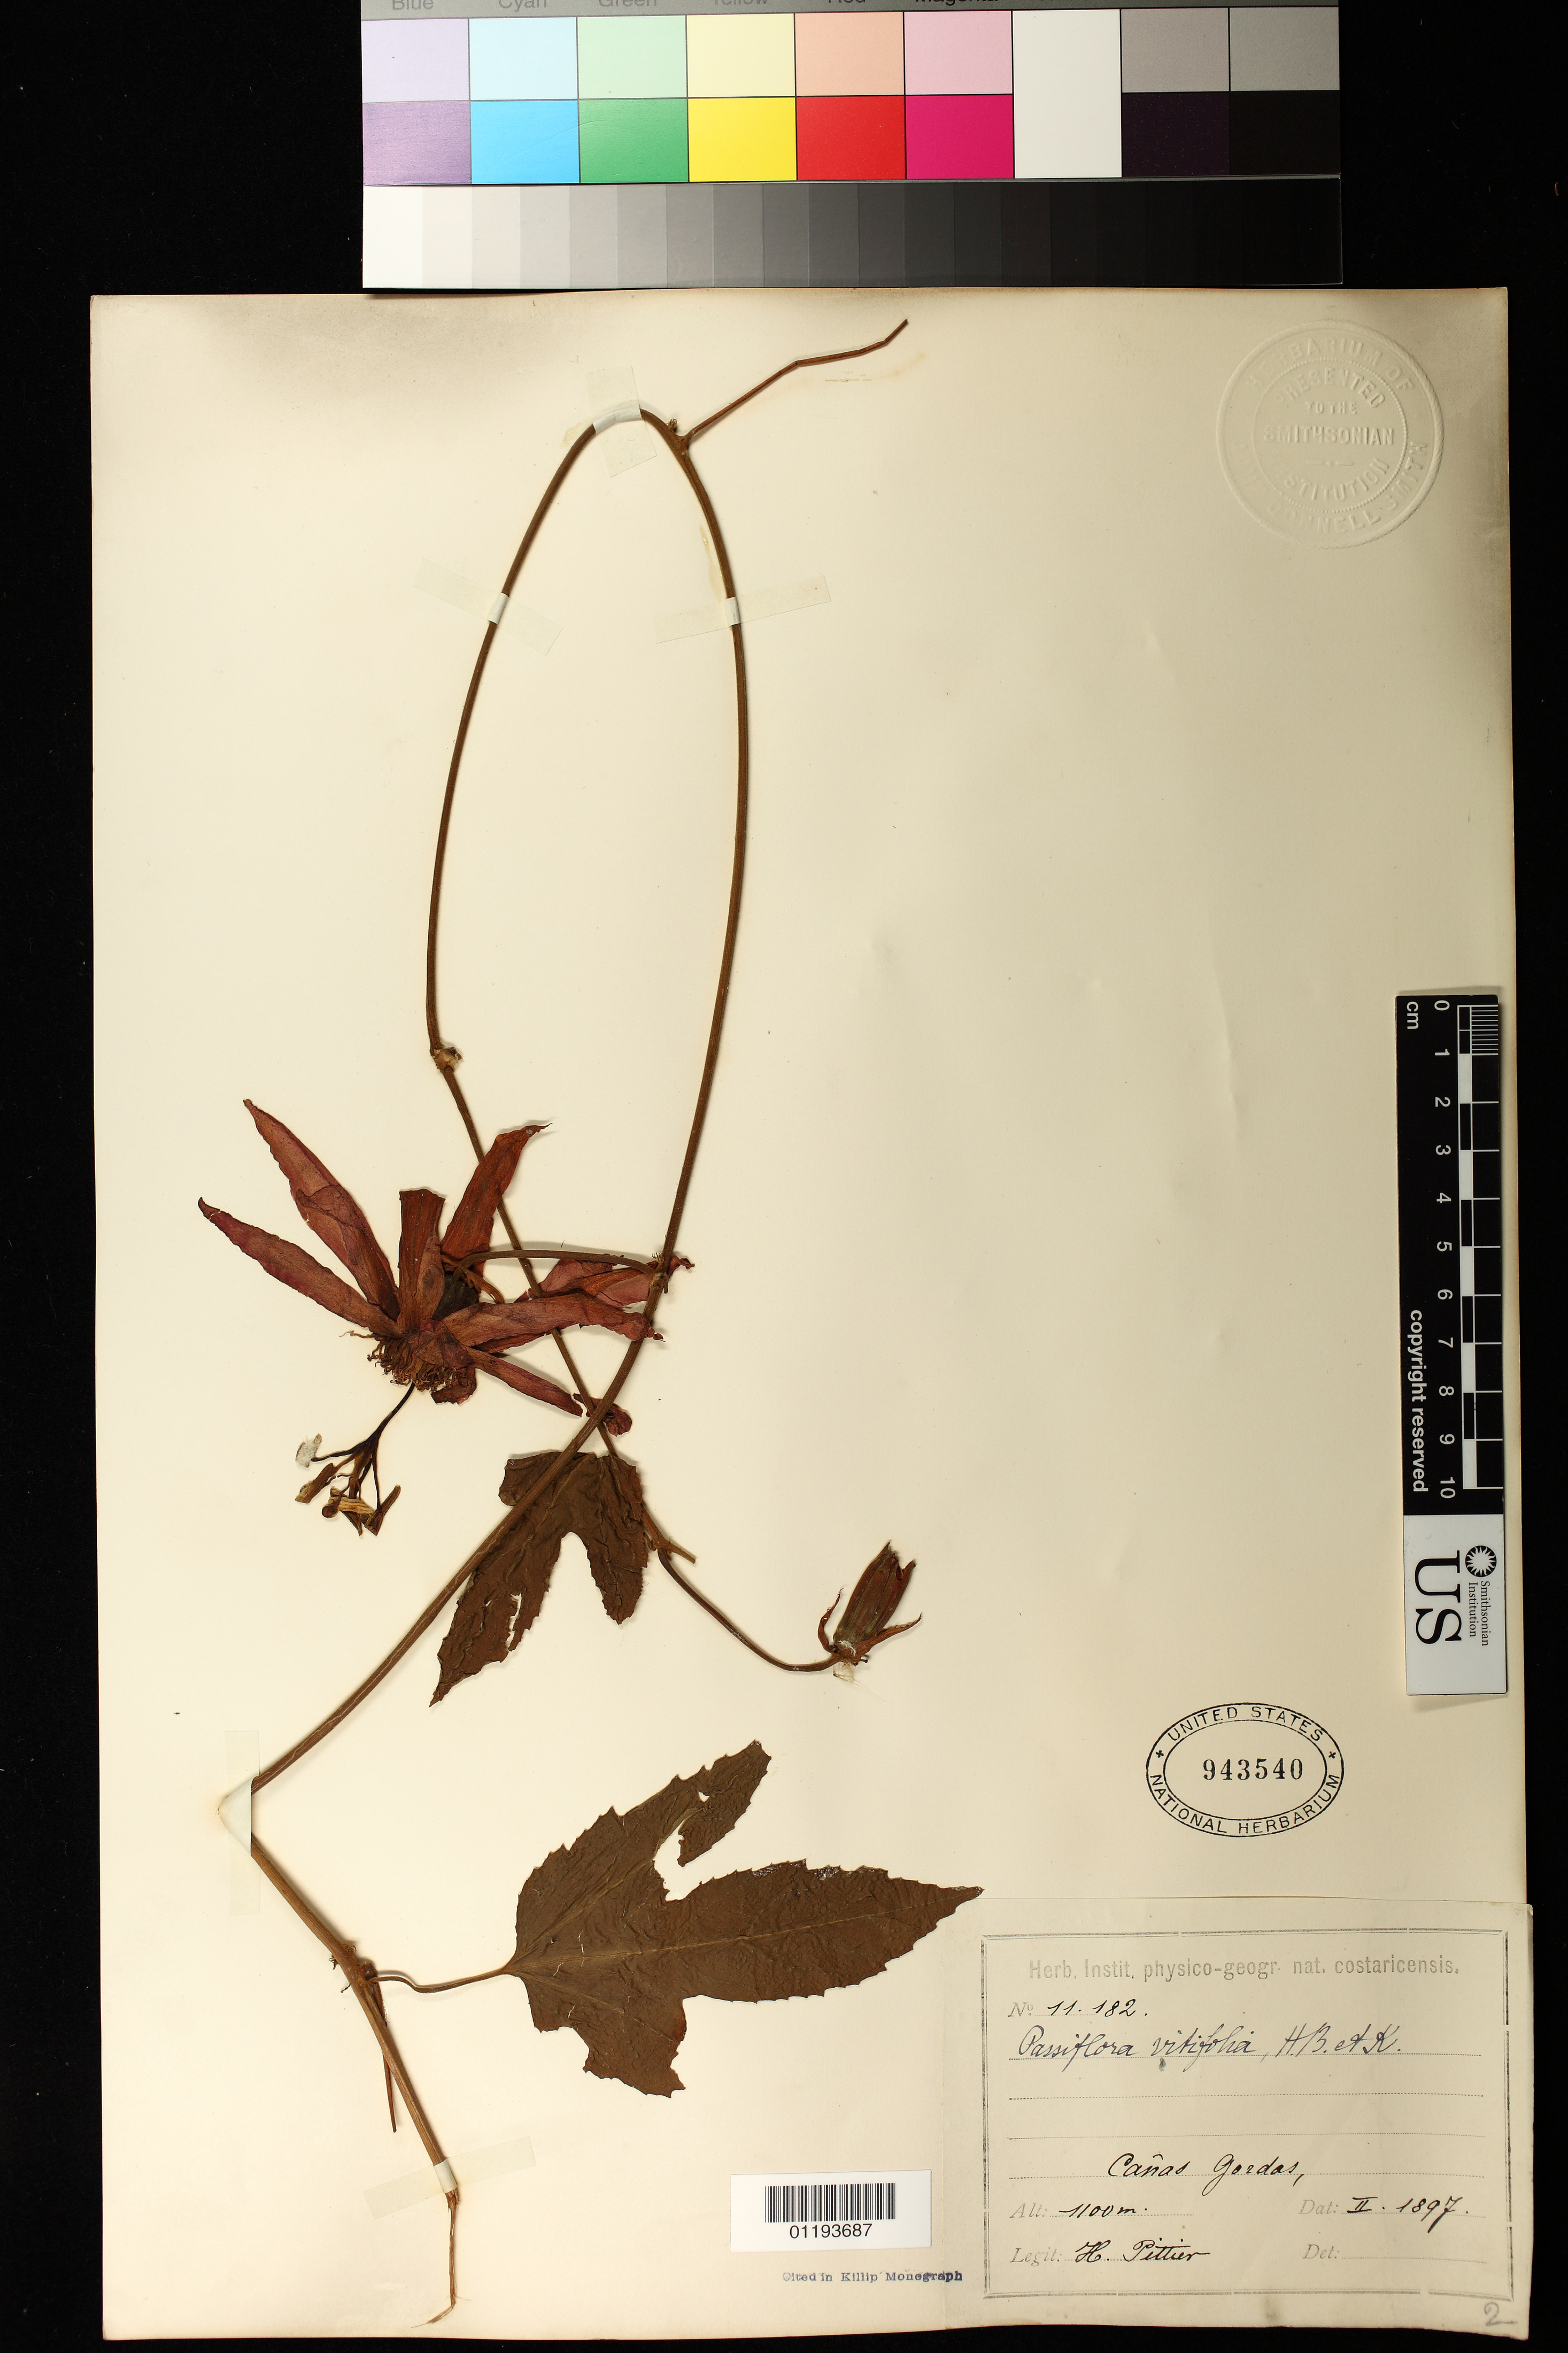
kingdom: Plantae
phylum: Tracheophyta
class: Magnoliopsida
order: Malpighiales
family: Passifloraceae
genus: Passiflora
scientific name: Passiflora vitifolia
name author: Kunth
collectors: H. F. Pittier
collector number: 11182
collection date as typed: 1897-02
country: Costa Rica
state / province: Puntarenas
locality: Canas Gordas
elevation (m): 1100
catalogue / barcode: US 943540